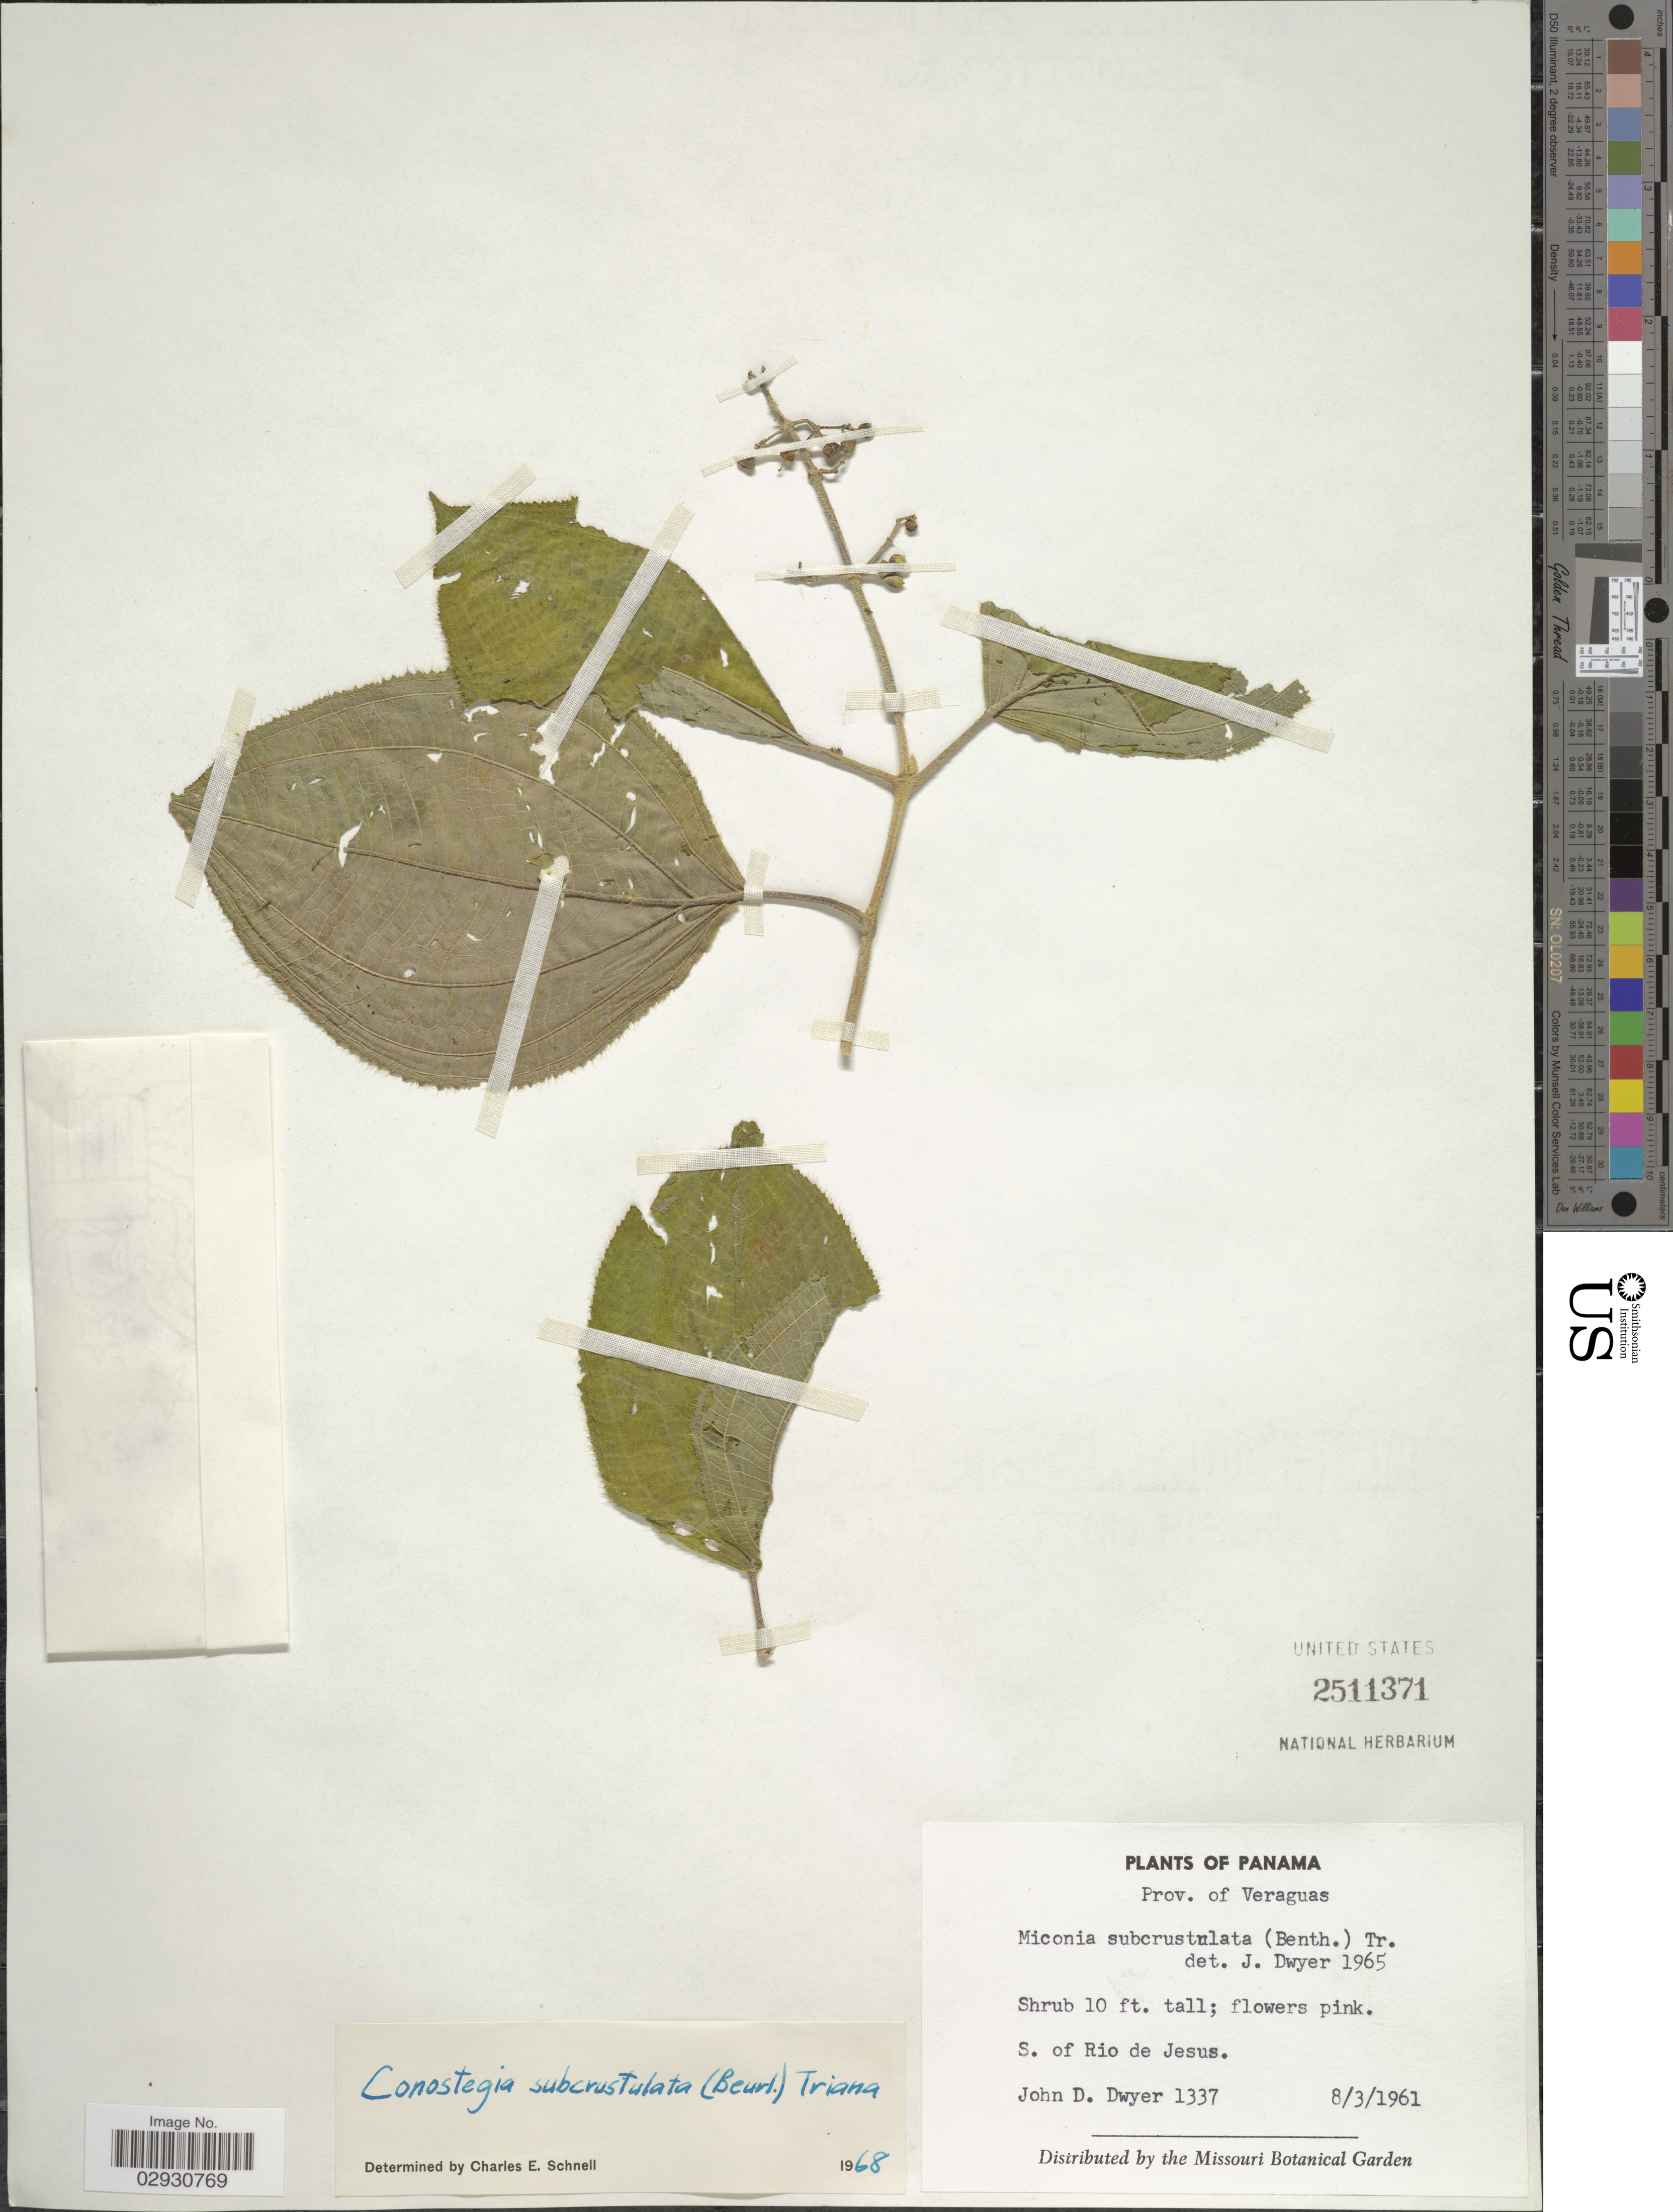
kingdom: Plantae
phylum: Tracheophyta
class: Magnoliopsida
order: Myrtales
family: Melastomataceae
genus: Conostegia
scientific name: Conostegia subcrustulata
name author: (Beurl.) Triana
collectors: J. D. Dwyer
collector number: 1337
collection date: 1961-03-08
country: Panama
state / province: Veraguas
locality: Prov. of Veraguas. S. of Rio de Jesus.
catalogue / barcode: US 2511371